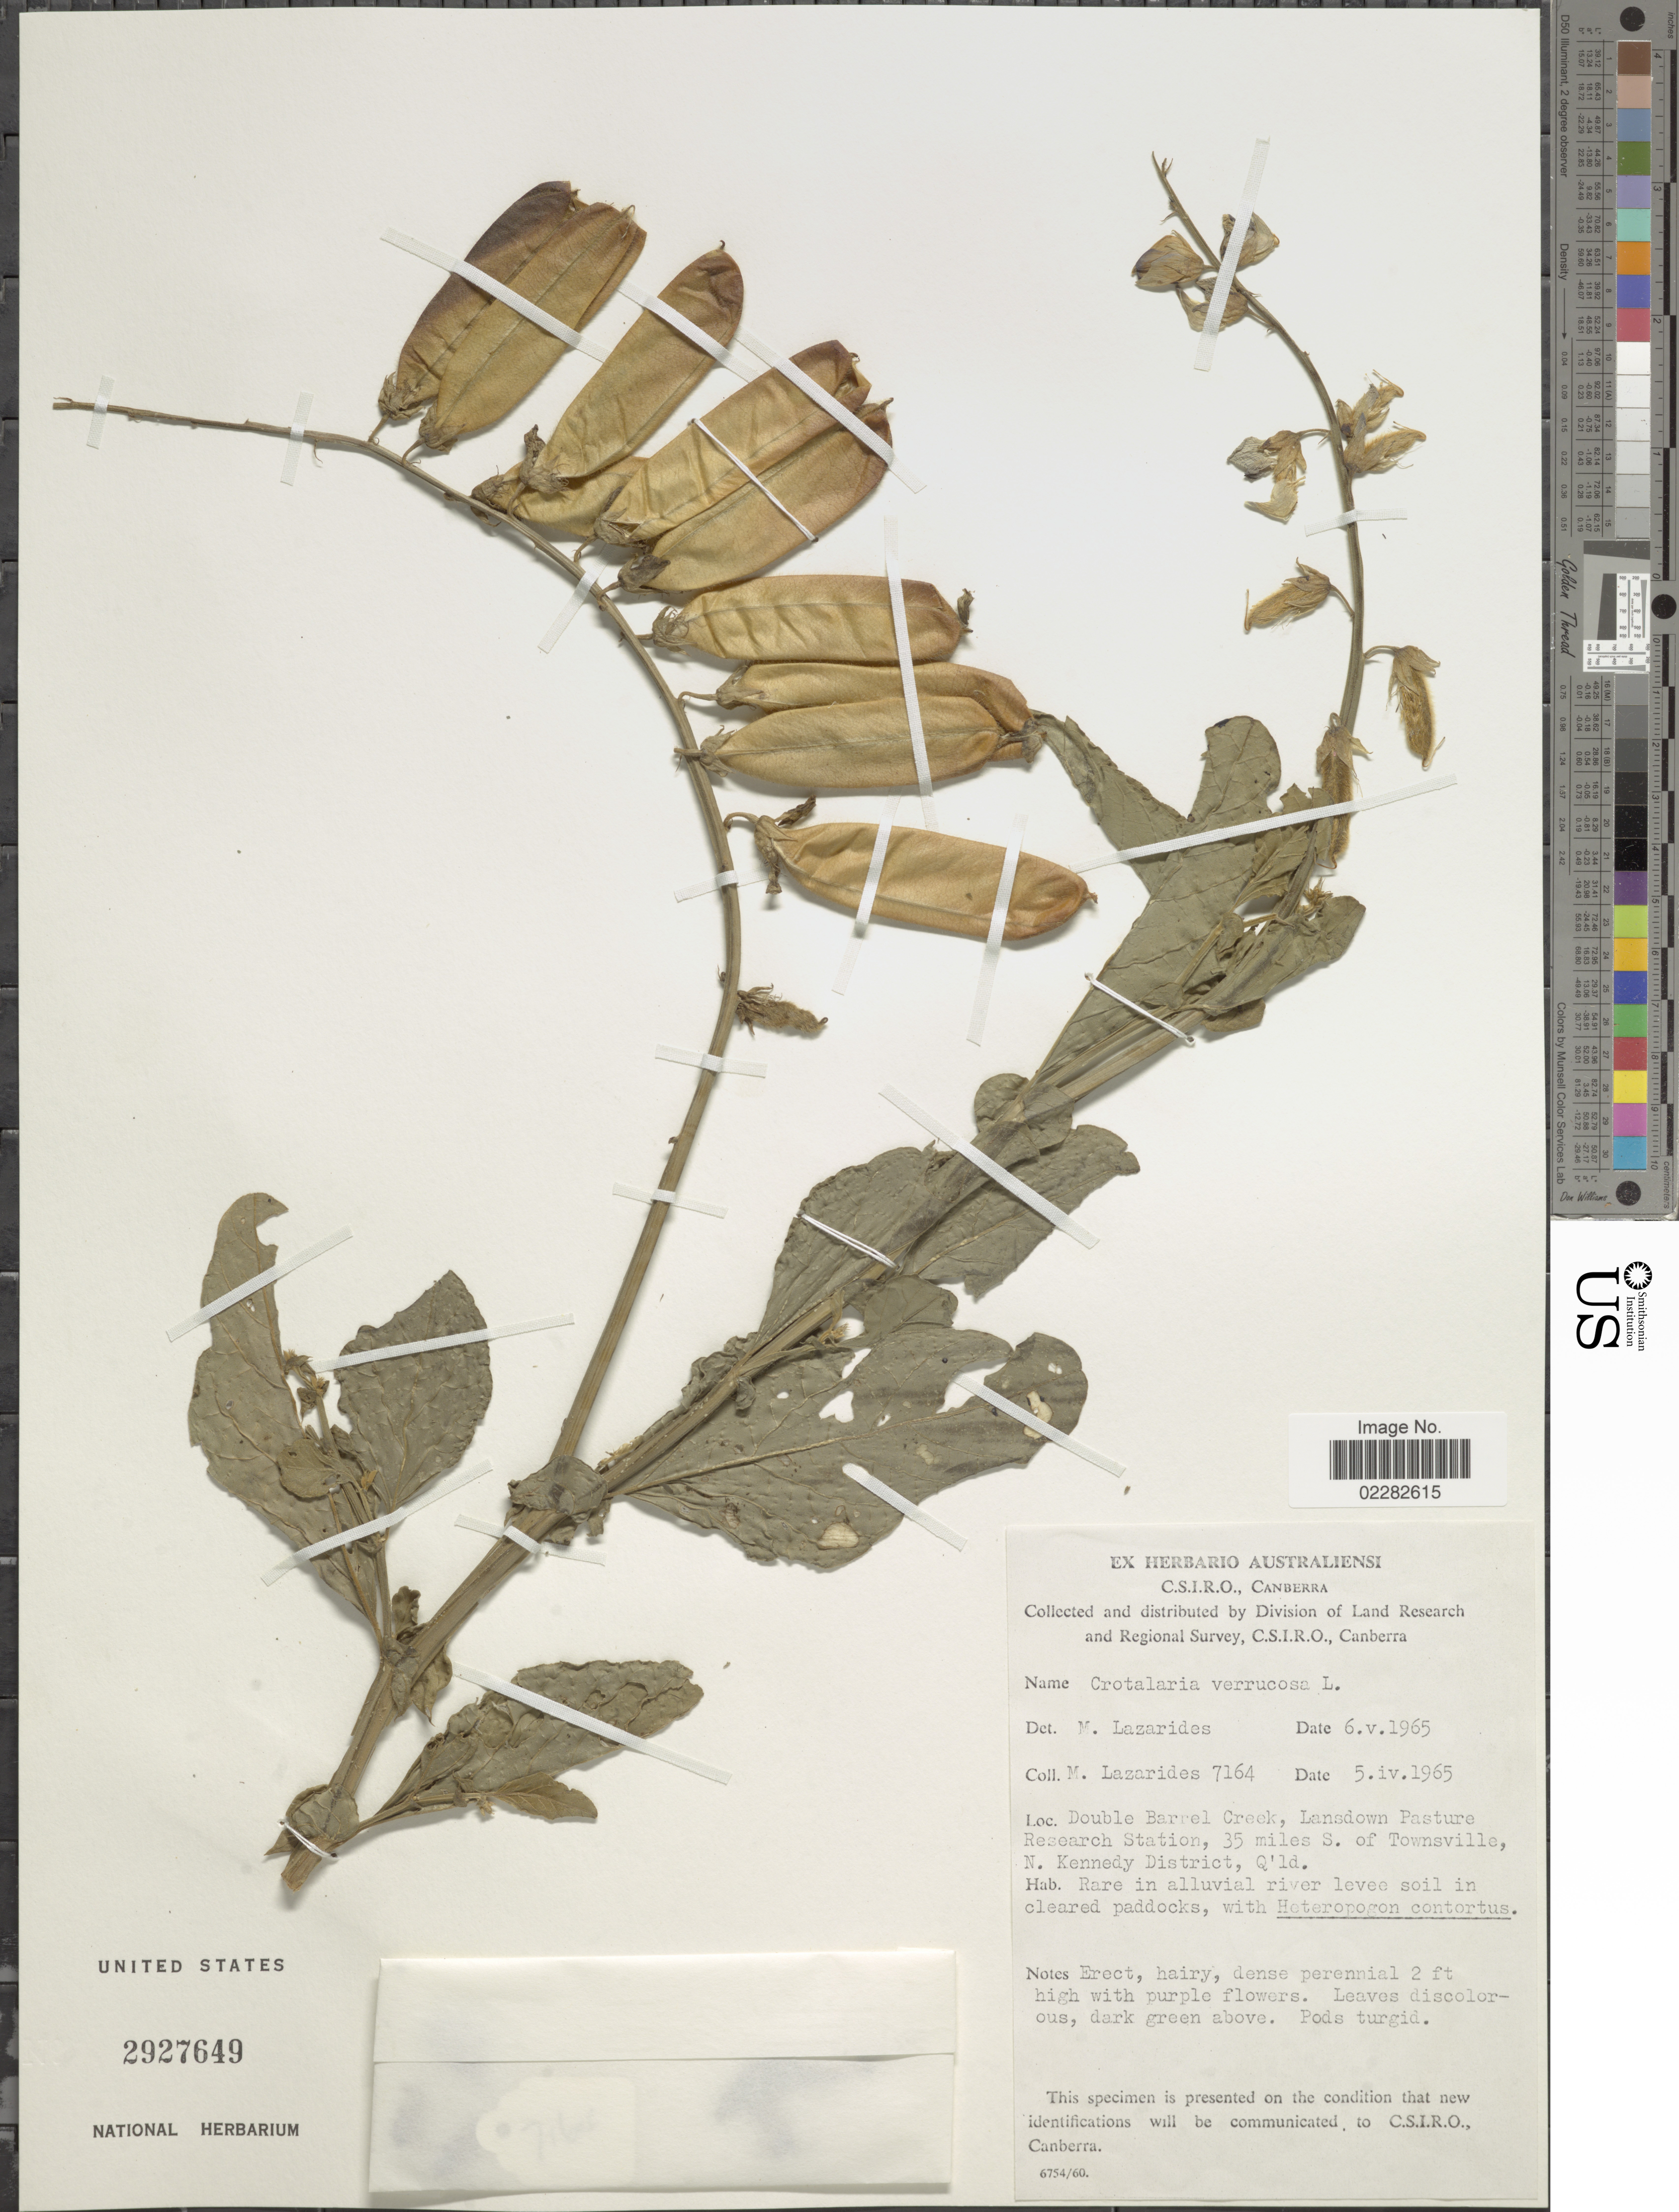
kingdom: Plantae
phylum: Tracheophyta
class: Magnoliopsida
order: Fabales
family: Fabaceae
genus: Crotalaria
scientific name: Crotalaria verrucosa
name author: L.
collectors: M. Lazarides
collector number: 7164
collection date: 1965-04-05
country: Australia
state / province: Queensland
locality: Double Barrel Creek, Lansdown pasture Research Station, 35 miles S. of Townsville, N. Kennedy District, Q'ld.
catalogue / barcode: US 2927649